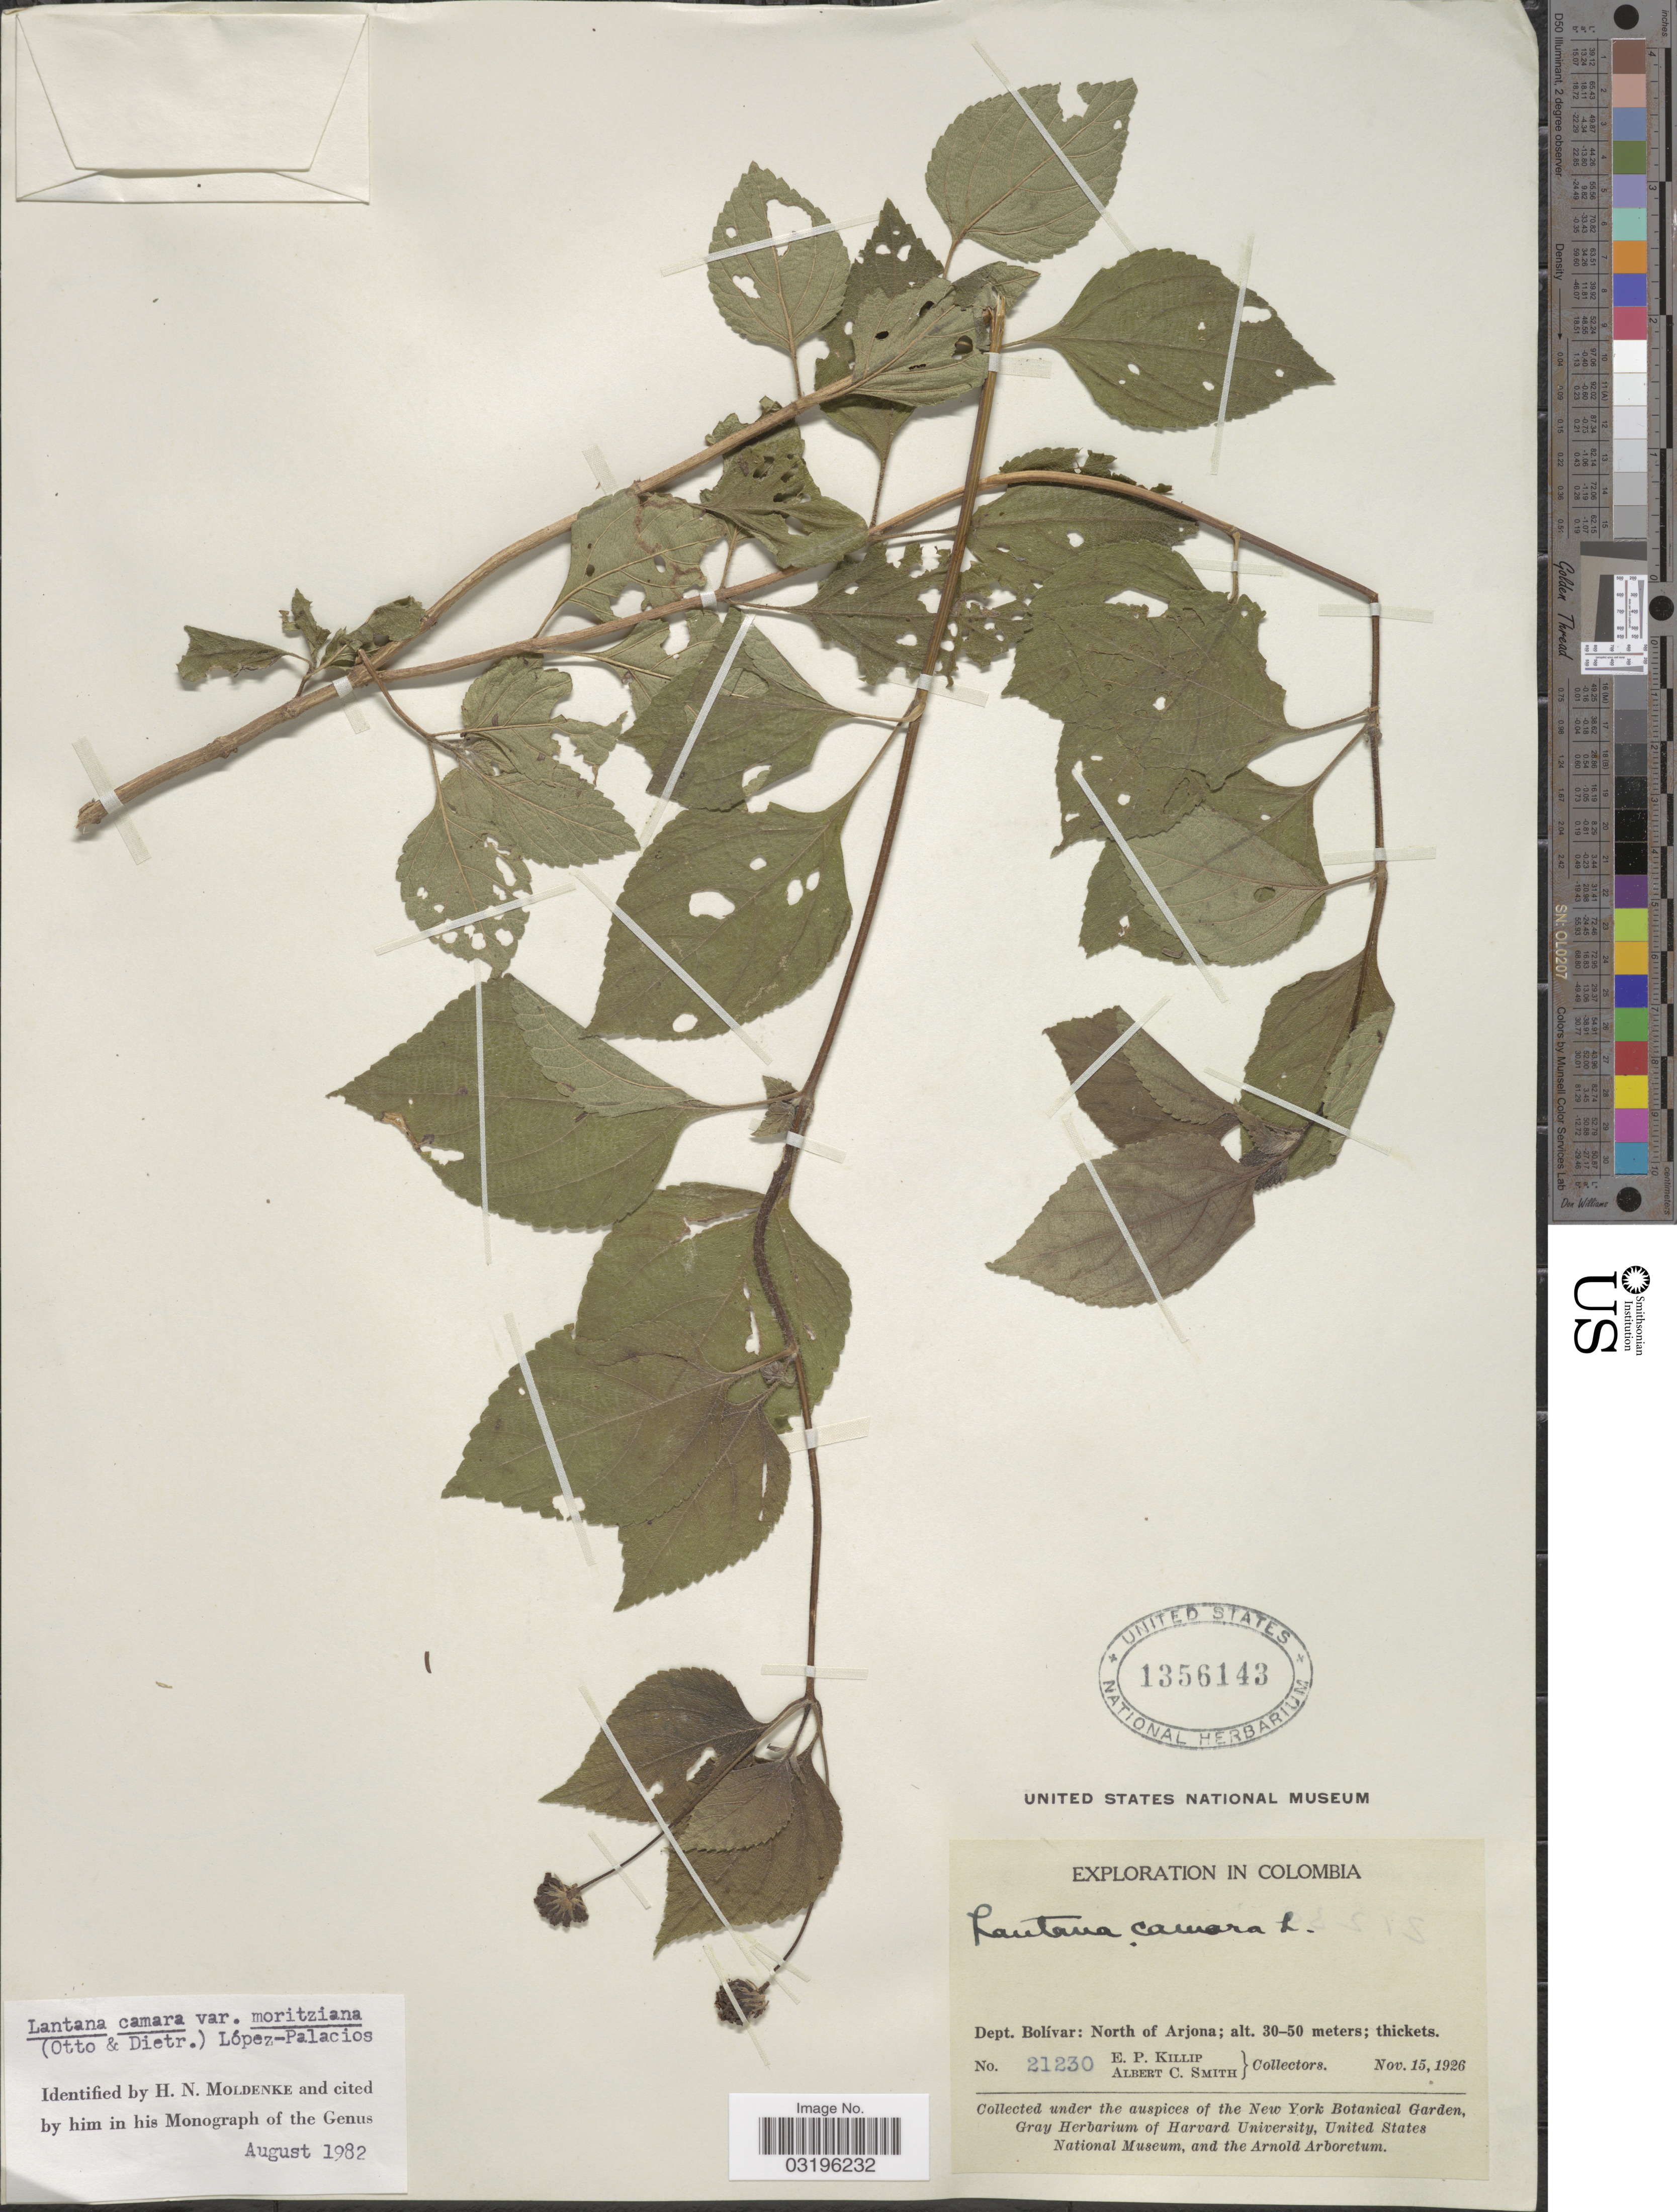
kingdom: Plantae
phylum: Tracheophyta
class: Magnoliopsida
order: Lamiales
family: Verbenaceae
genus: Lantana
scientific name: Lantana camara var. moritziana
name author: (Otto & A. Dietr.) López-Pal.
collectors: E. P. Killip & A. C. Smith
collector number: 21230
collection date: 1926-11-15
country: Colombia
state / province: Bolívar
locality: Dept. Bolívar: North of Arjona; thickets.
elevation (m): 30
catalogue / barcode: US 1356143